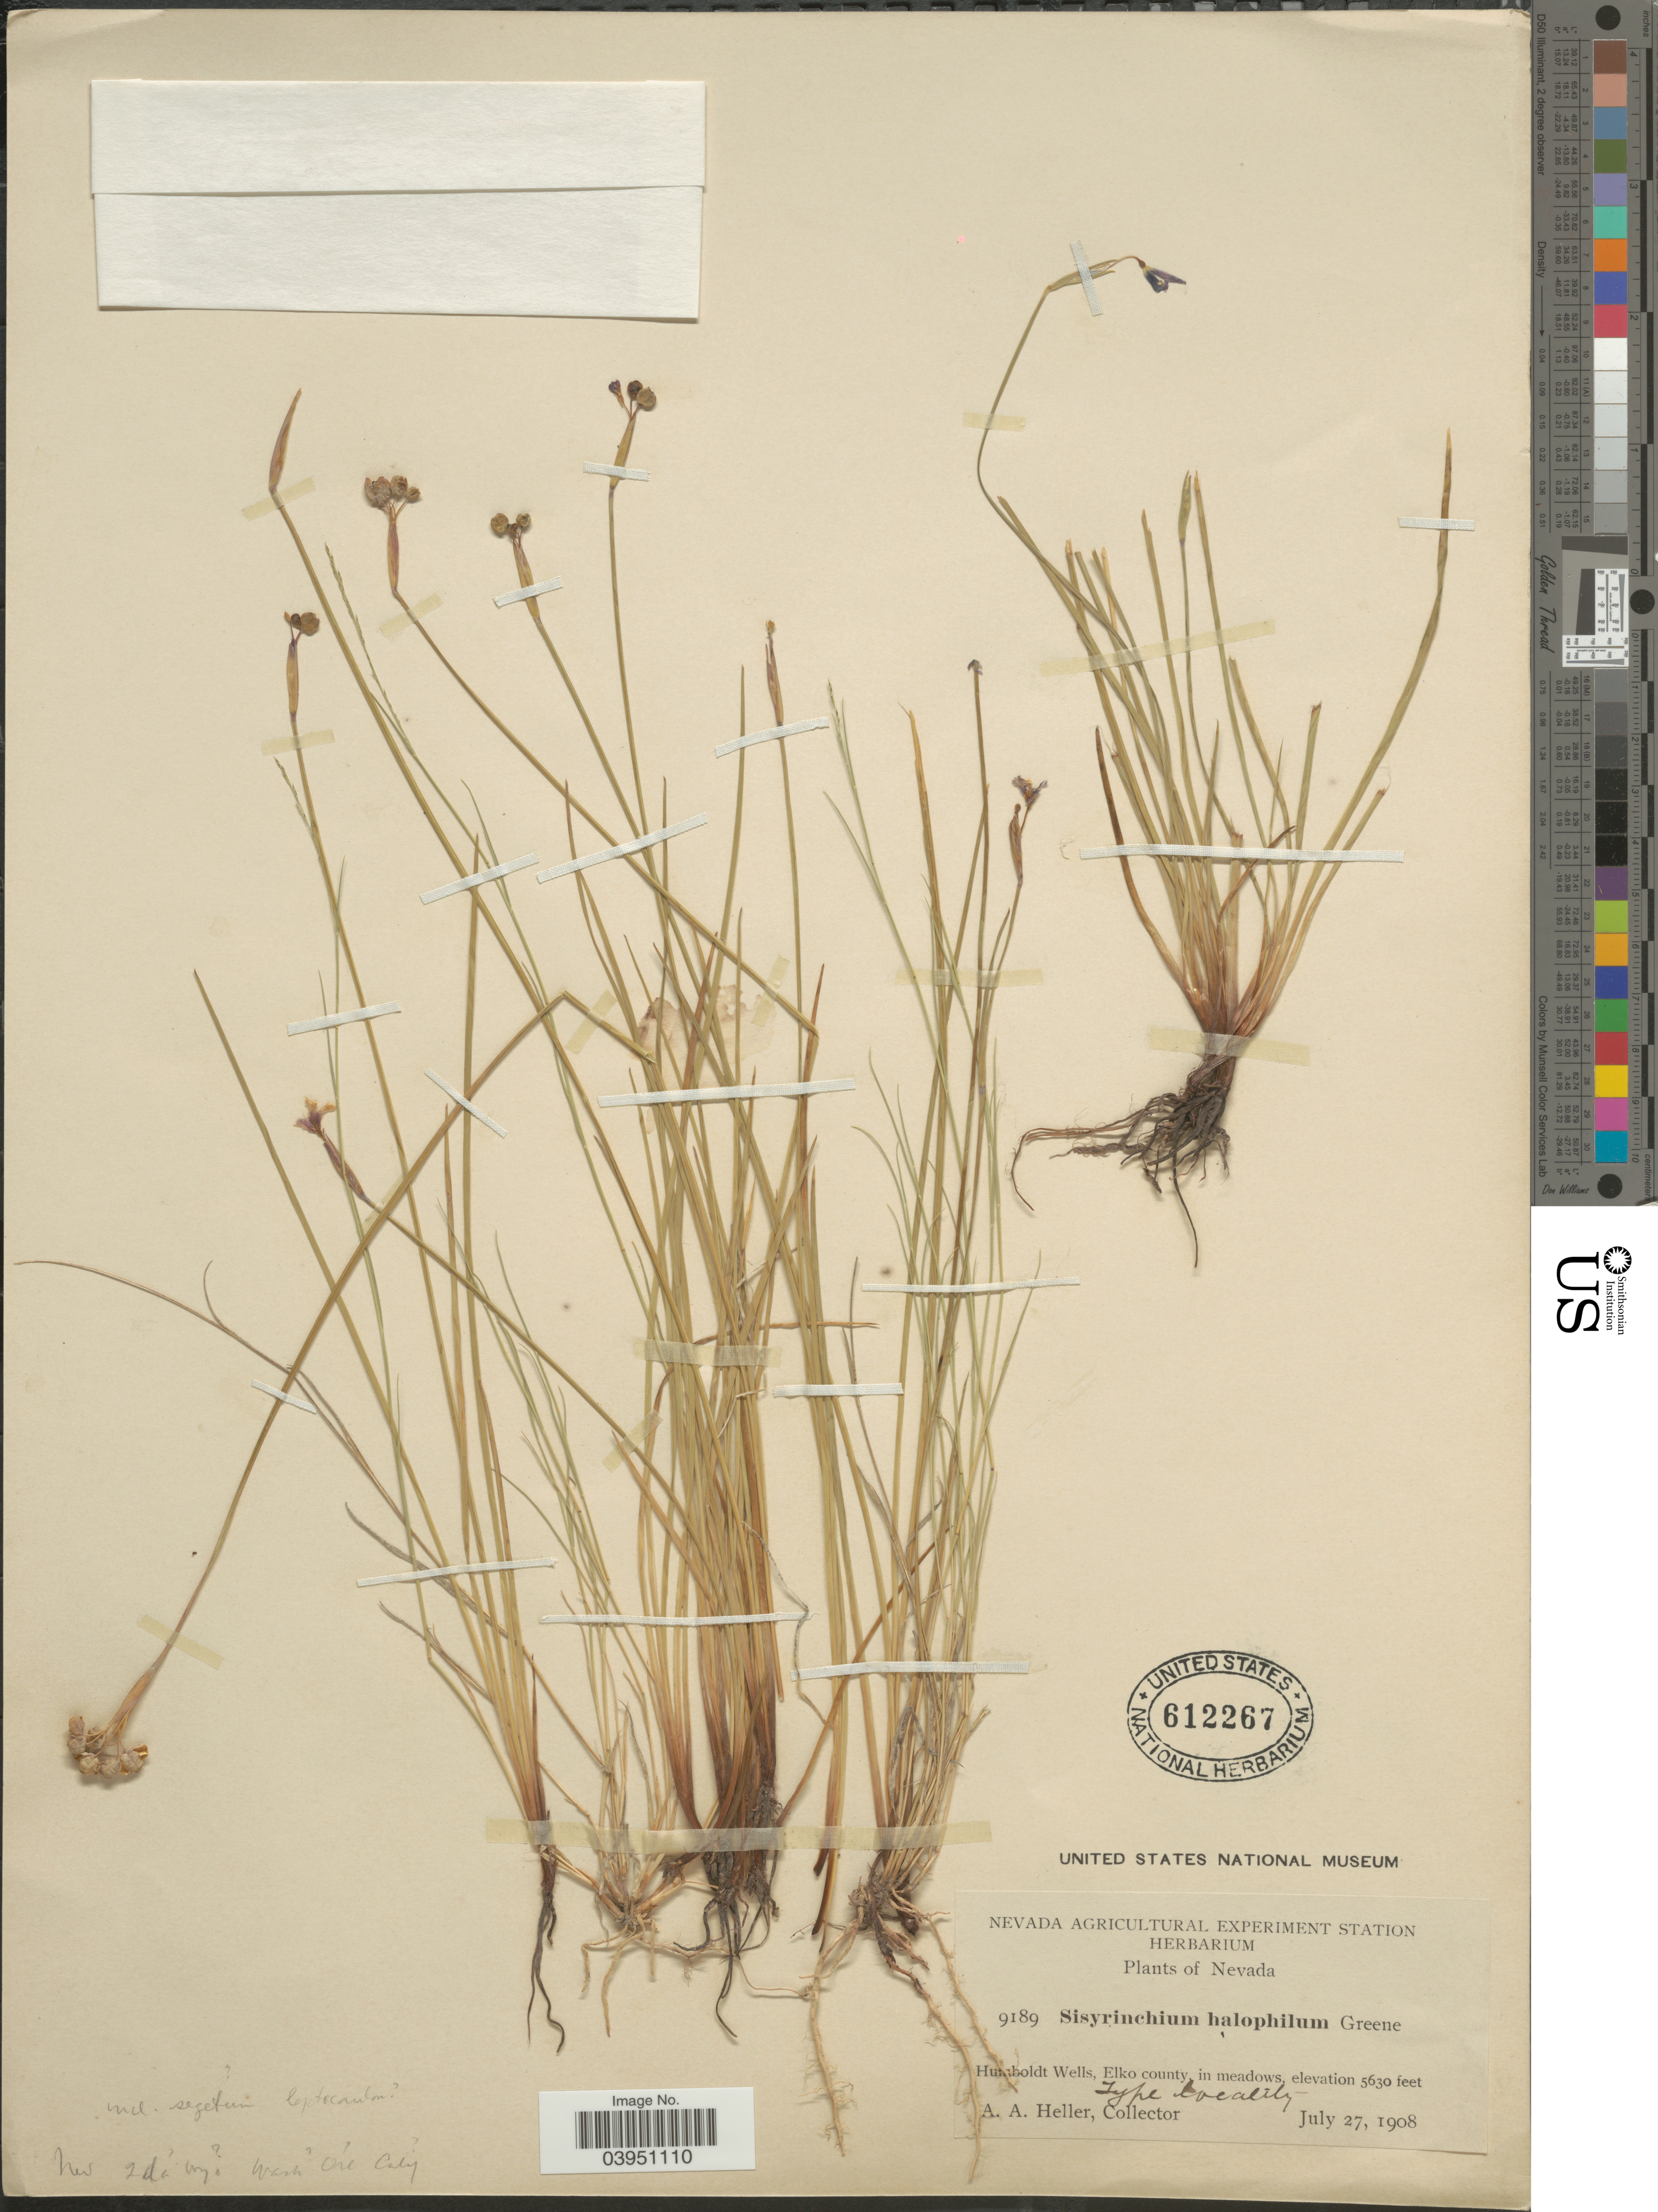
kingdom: Plantae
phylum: Tracheophyta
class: Liliopsida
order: Asparagales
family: Iridaceae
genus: Sisyrinchium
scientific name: Sisyrinchium halophilum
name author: Greene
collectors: A. A. Heller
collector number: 9189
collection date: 1908-07-27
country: United States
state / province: Nevada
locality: Humboldt Wells, Elko county in meadows.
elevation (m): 1716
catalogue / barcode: US 612267